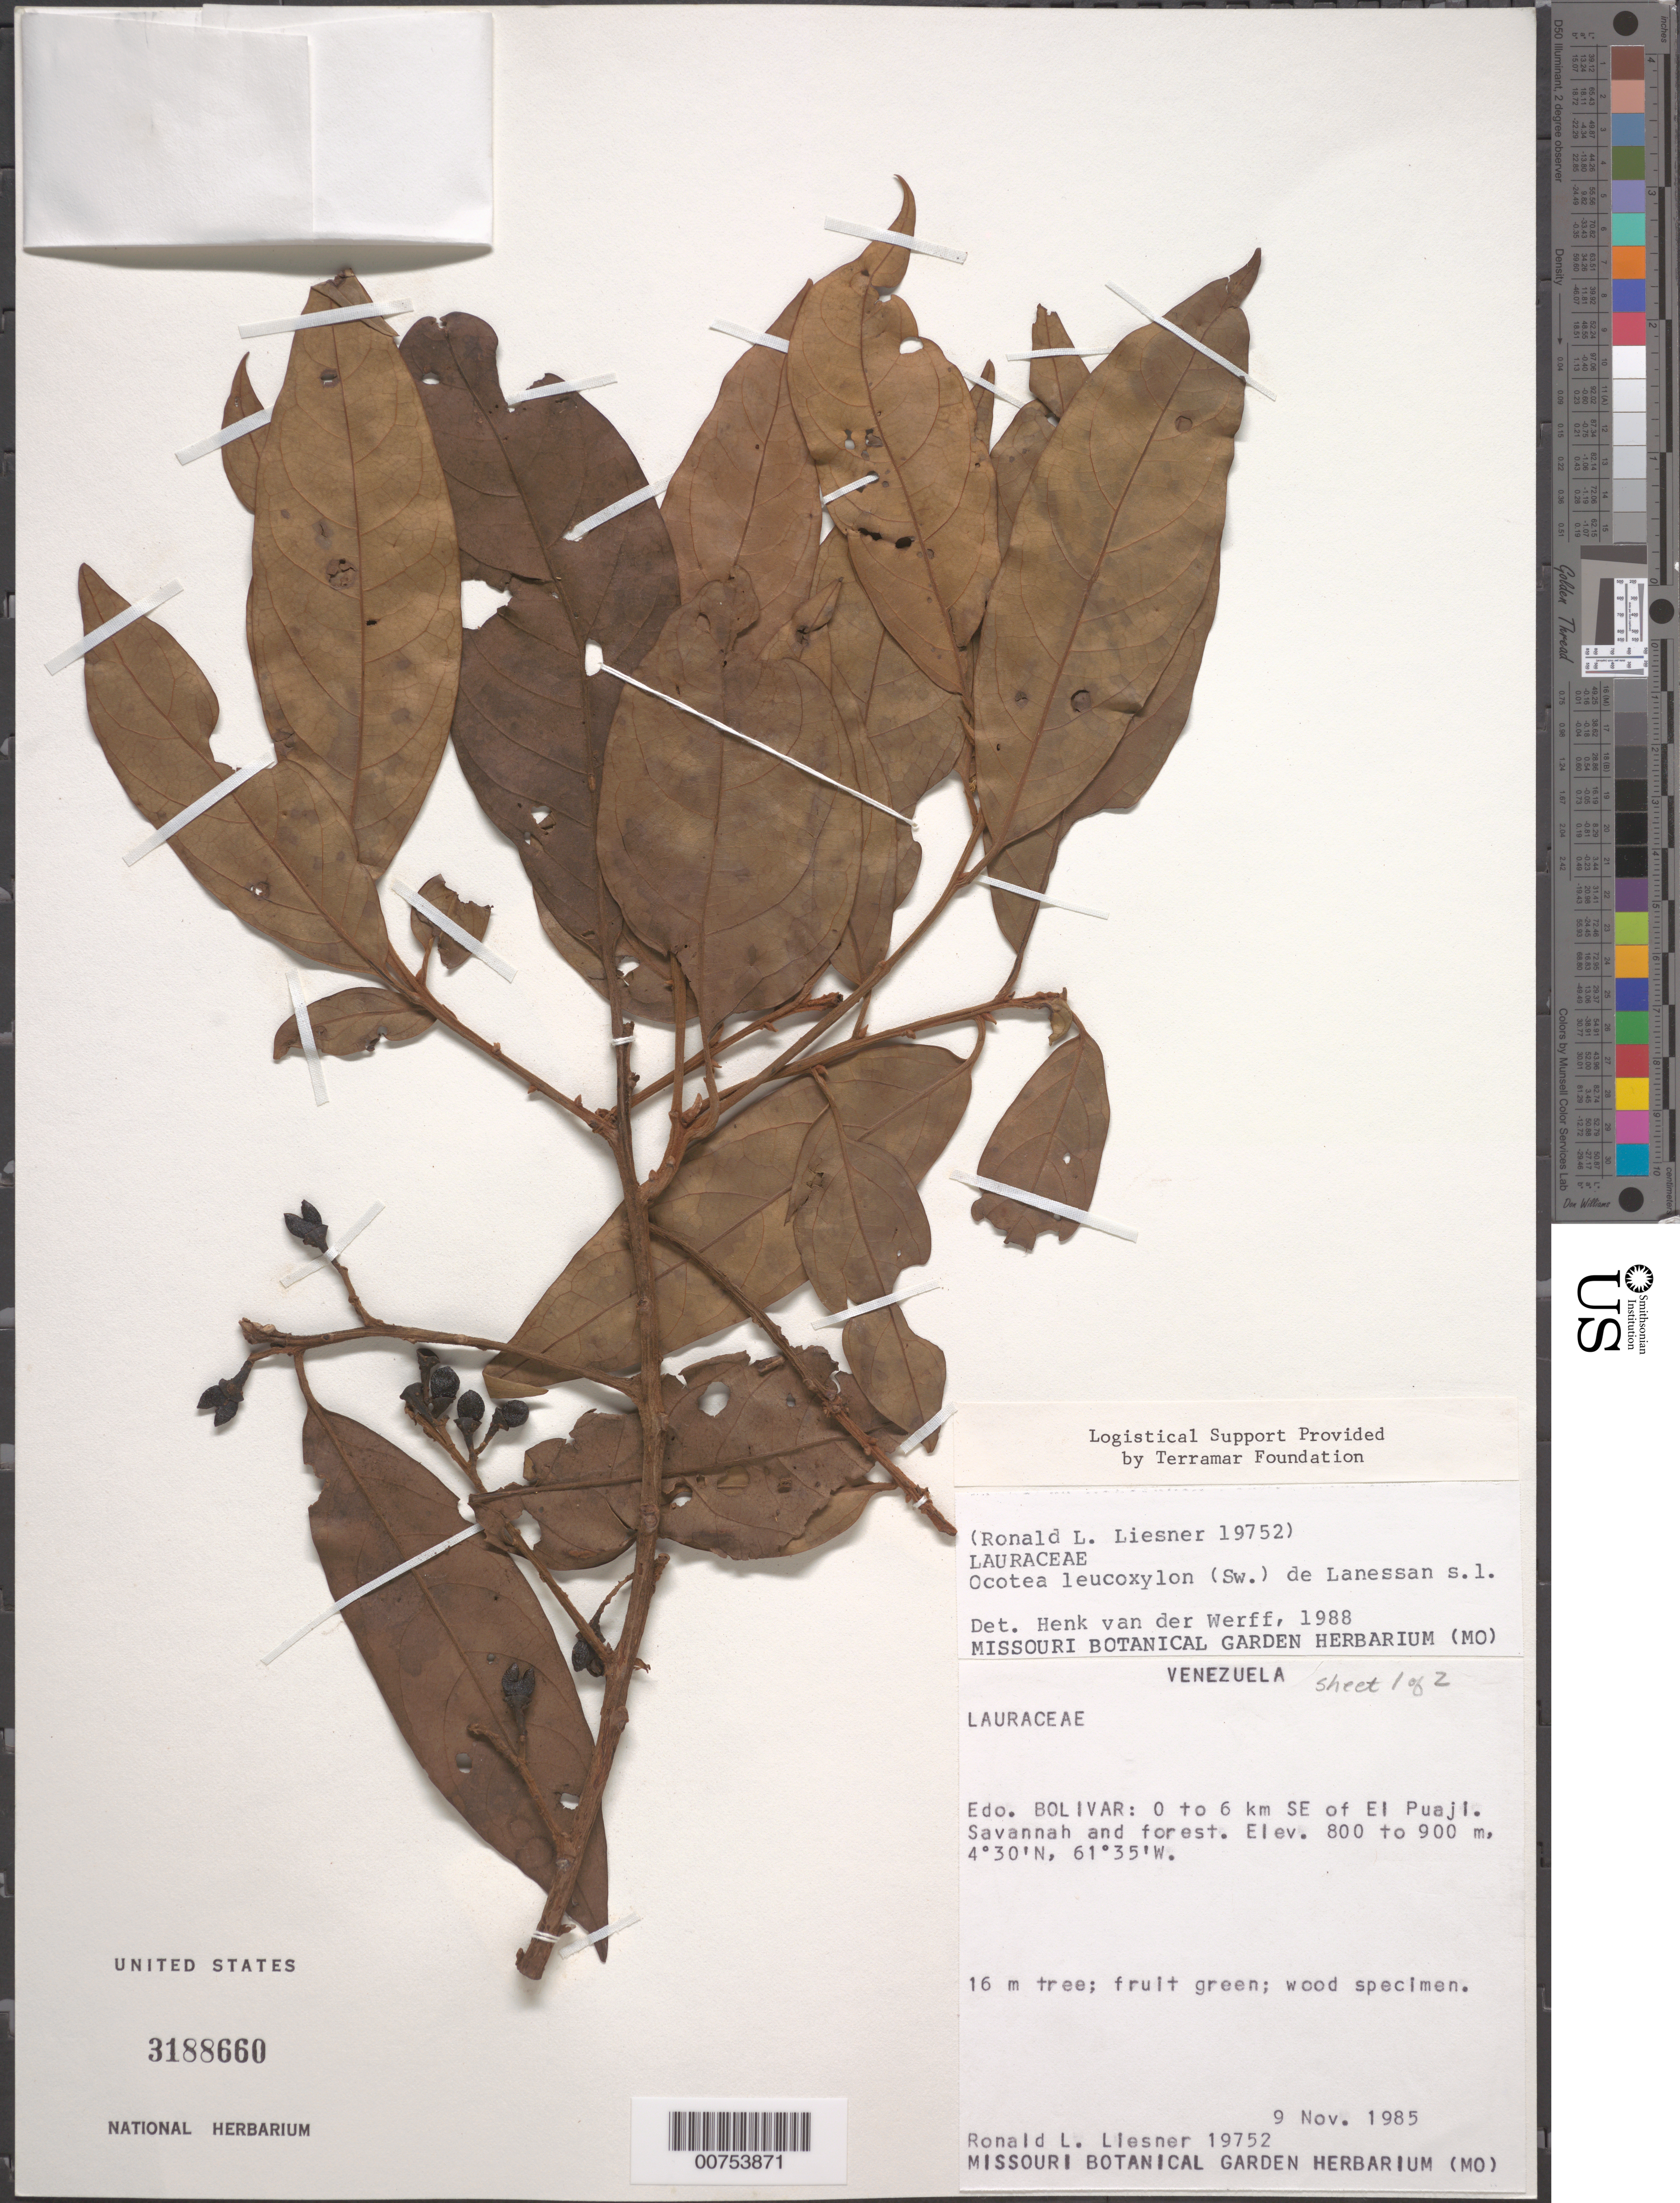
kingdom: Plantae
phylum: Tracheophyta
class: Magnoliopsida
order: Laurales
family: Lauraceae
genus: Ocotea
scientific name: Ocotea leucoxylon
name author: (Sw.) Laness.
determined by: van der Werff, H., (MO), Missouri Botanical Garden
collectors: R. L. Liesner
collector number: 19752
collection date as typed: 9-Nov-85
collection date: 1985-11-09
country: Venezuela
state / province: Bolívar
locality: El Pauji, 0-6 km SE of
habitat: Savanna and forest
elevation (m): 800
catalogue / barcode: US 3188660